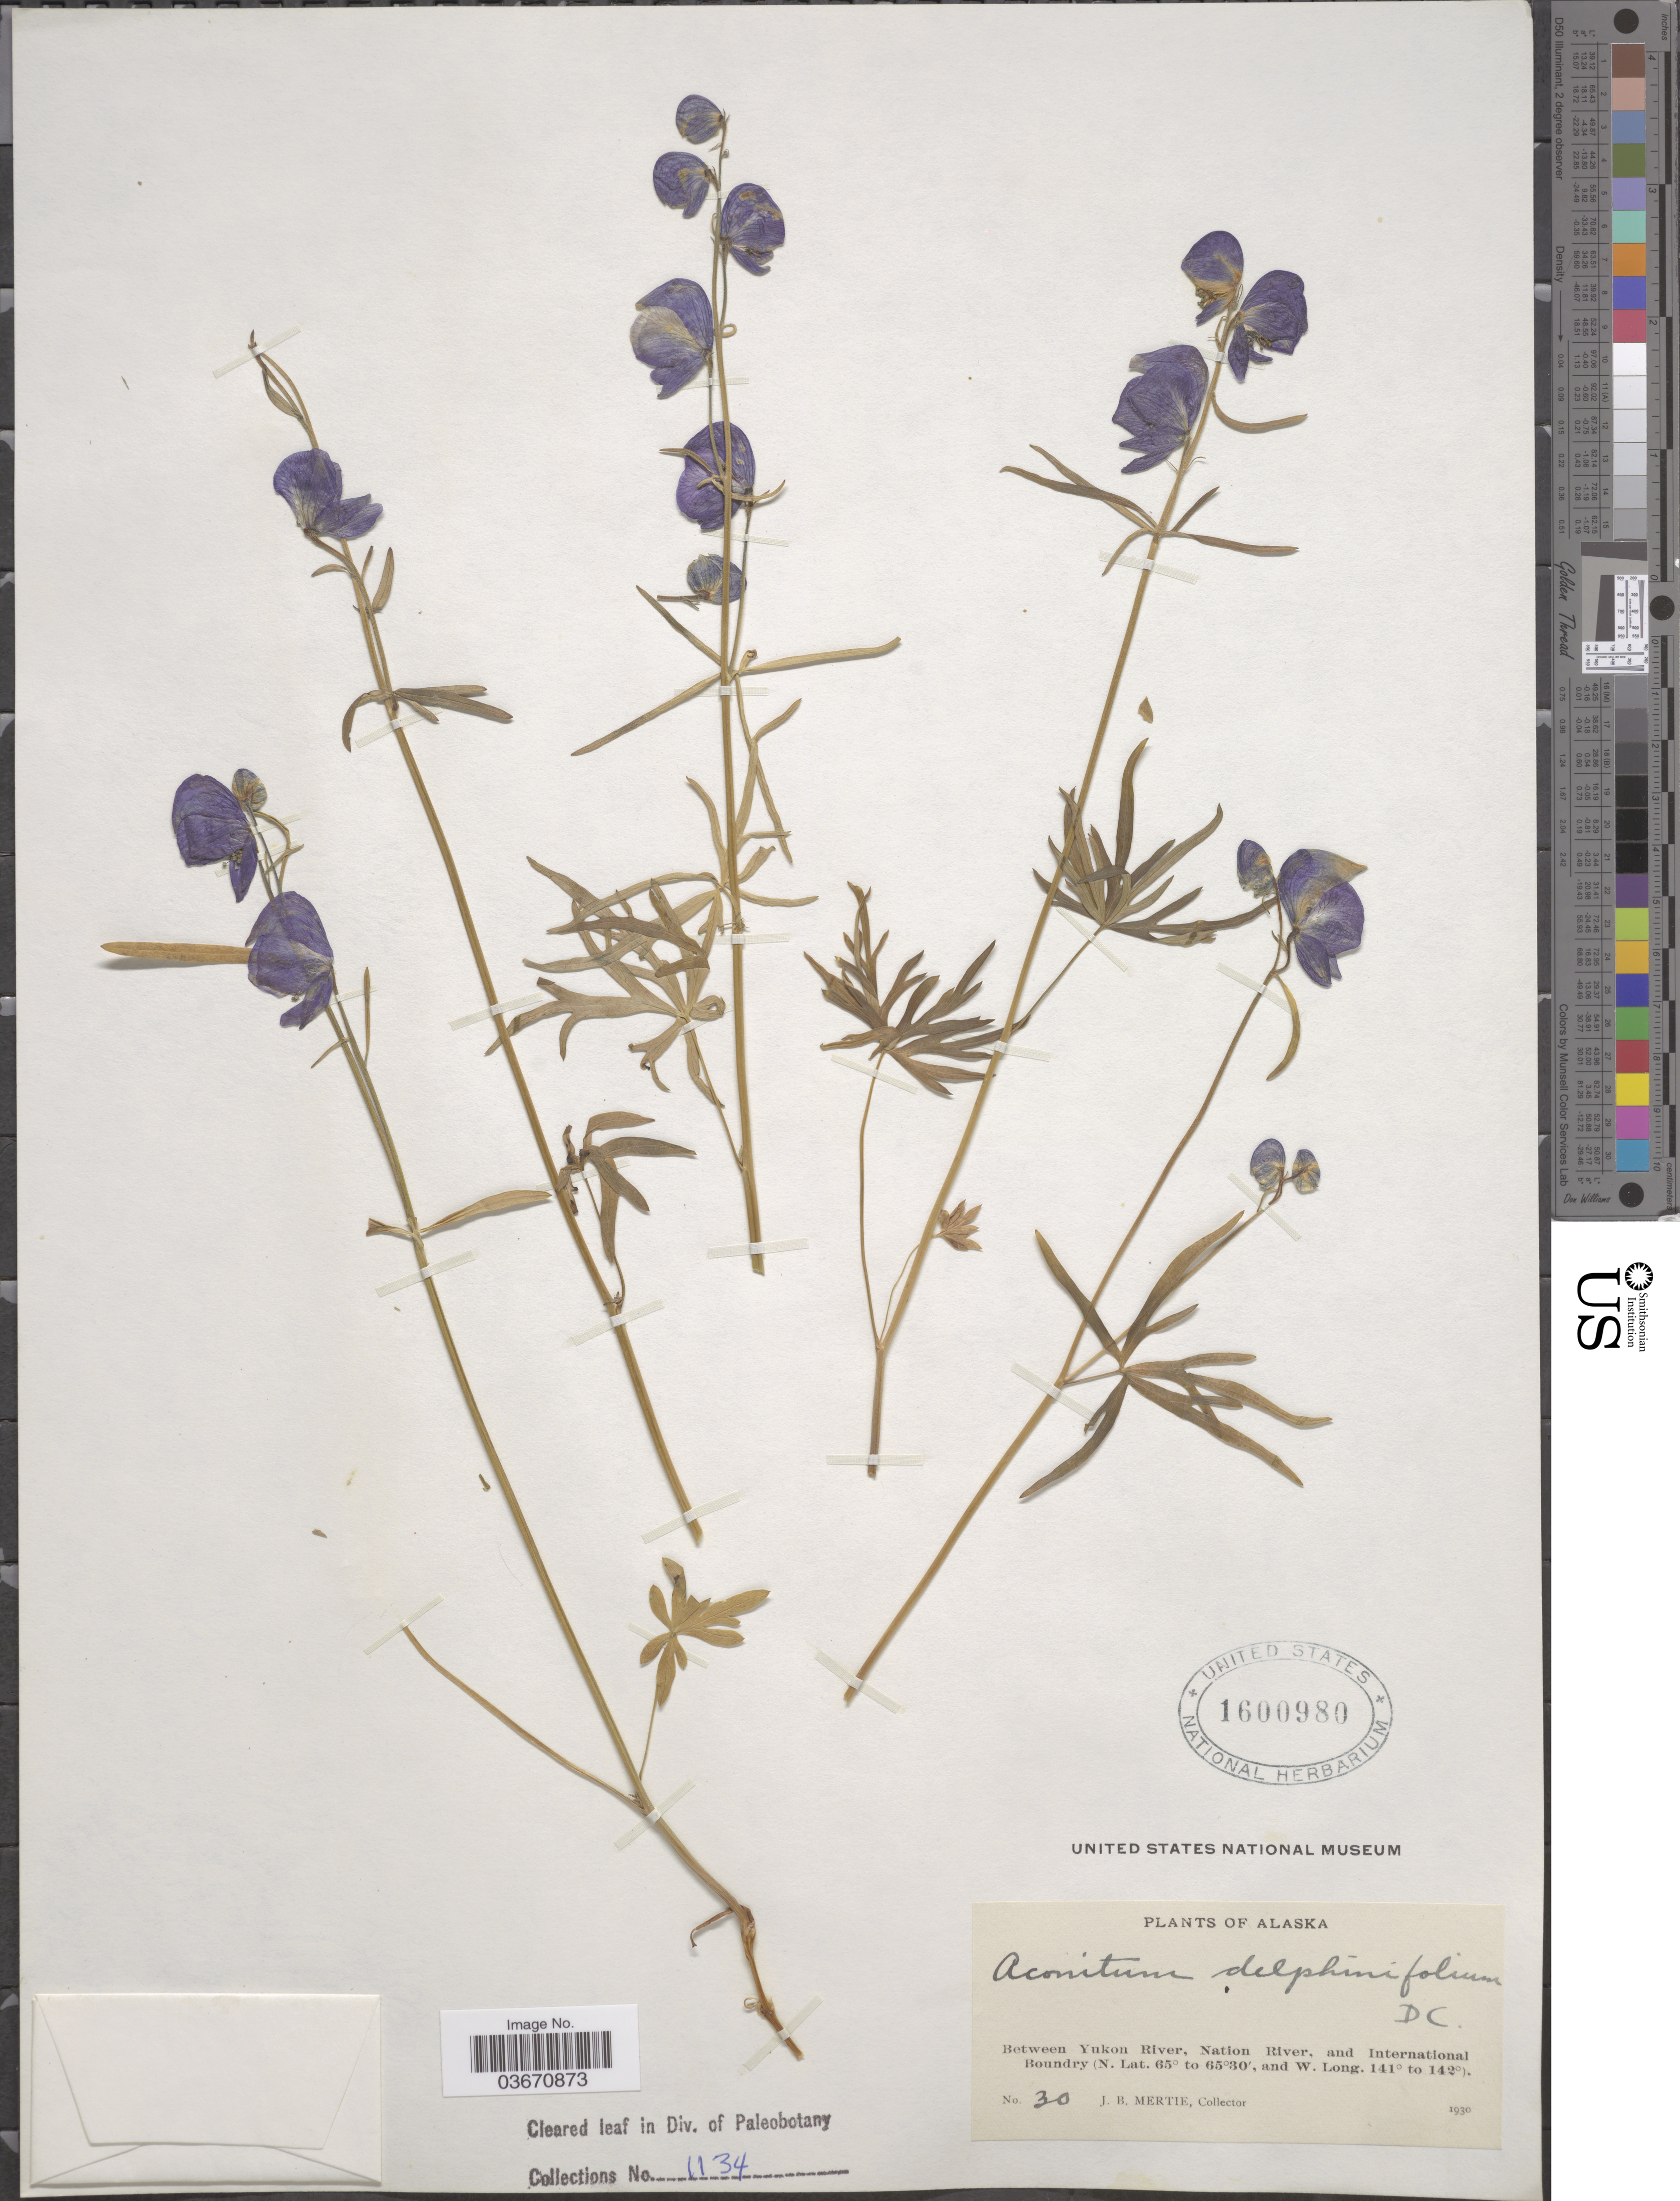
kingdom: Plantae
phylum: Tracheophyta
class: Magnoliopsida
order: Ranunculales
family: Ranunculaceae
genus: Aconitum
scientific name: Aconitum delphinifolium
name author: DC.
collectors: J. Mertie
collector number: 30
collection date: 1930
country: United States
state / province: Alaska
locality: Between Yukon River, Nation River, and International Boundary.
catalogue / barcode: US 1600980